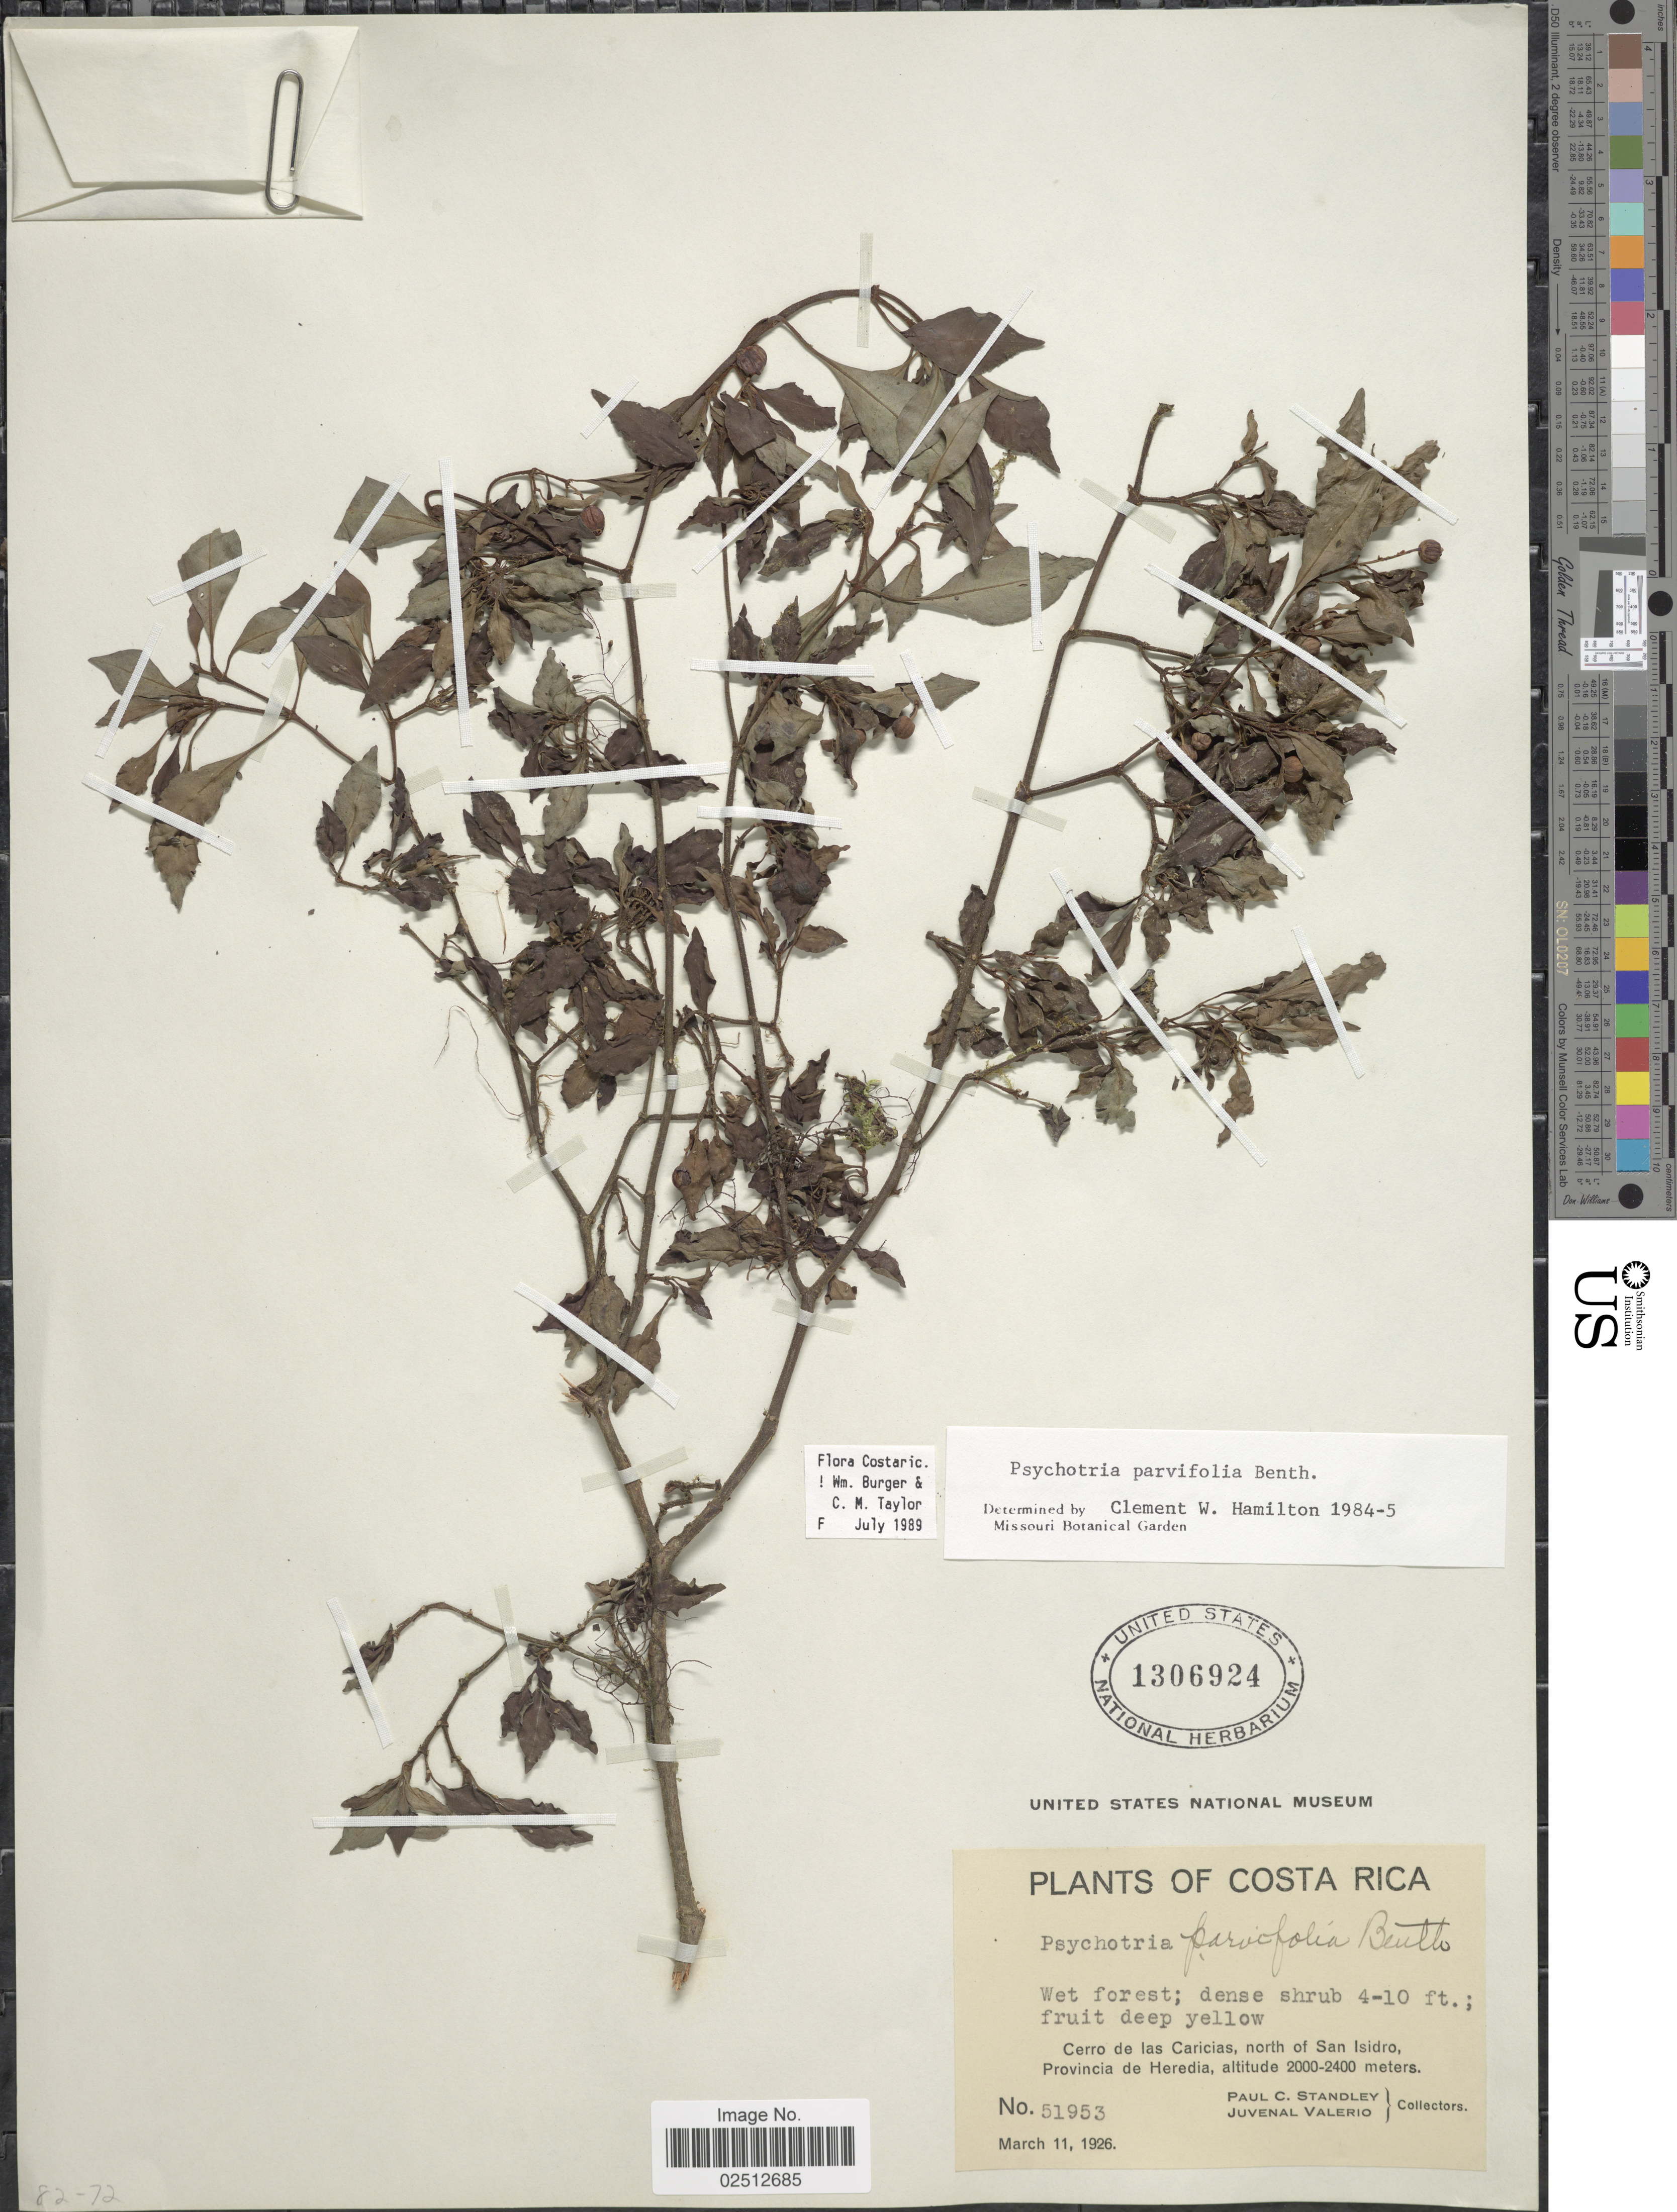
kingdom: Plantae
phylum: Tracheophyta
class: Magnoliopsida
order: Gentianales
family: Rubiaceae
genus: Psychotria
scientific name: Psychotria parvifolia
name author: Benth. ex Oerst.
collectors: P. C. Standley & J. Valerio R.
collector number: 51953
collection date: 1926-03-11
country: Costa Rica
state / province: Heredia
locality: Cerro de las Caricias, north of San Isidro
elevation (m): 2000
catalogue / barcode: US 1306924